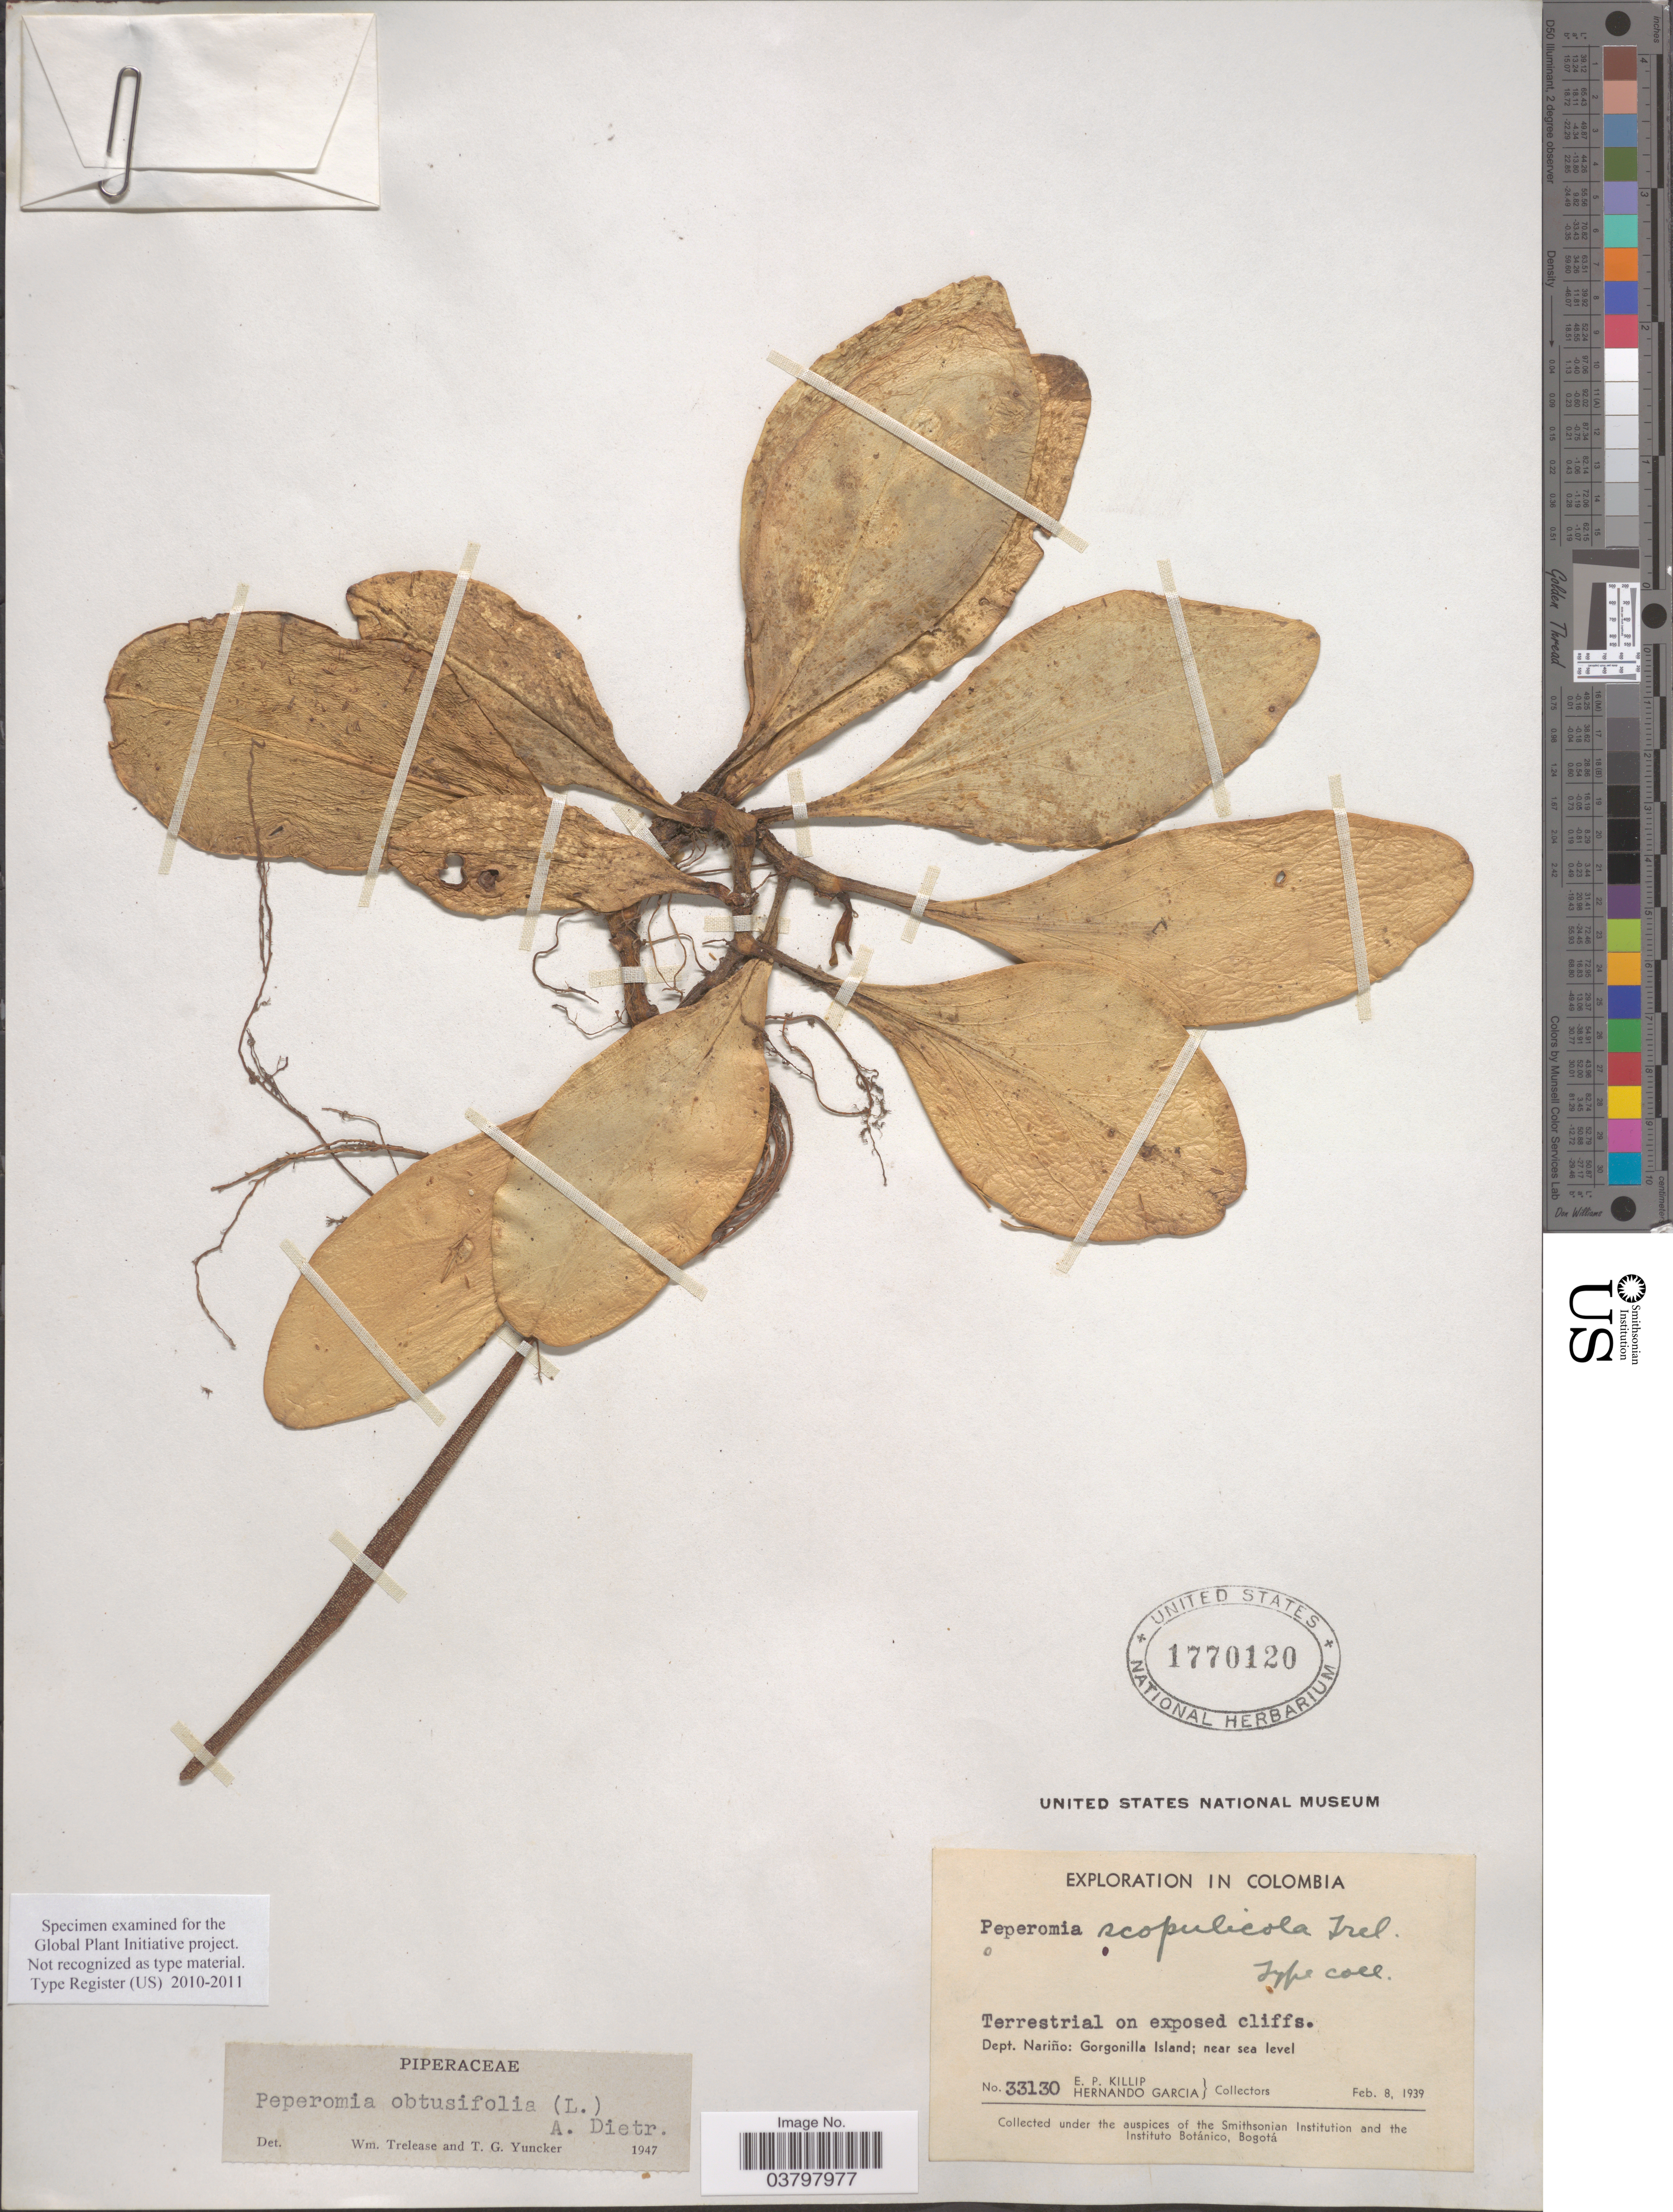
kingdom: Plantae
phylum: Tracheophyta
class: Magnoliopsida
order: Piperales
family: Piperaceae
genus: Peperomia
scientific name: Peperomia obtusifolia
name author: (L.) A. Dietr.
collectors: E. P. Killip & H. Garcia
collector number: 33130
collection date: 1939-02-08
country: Colombia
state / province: Nariño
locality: Dept. Nariño: Gorgonilla Island.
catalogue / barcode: US 1770120